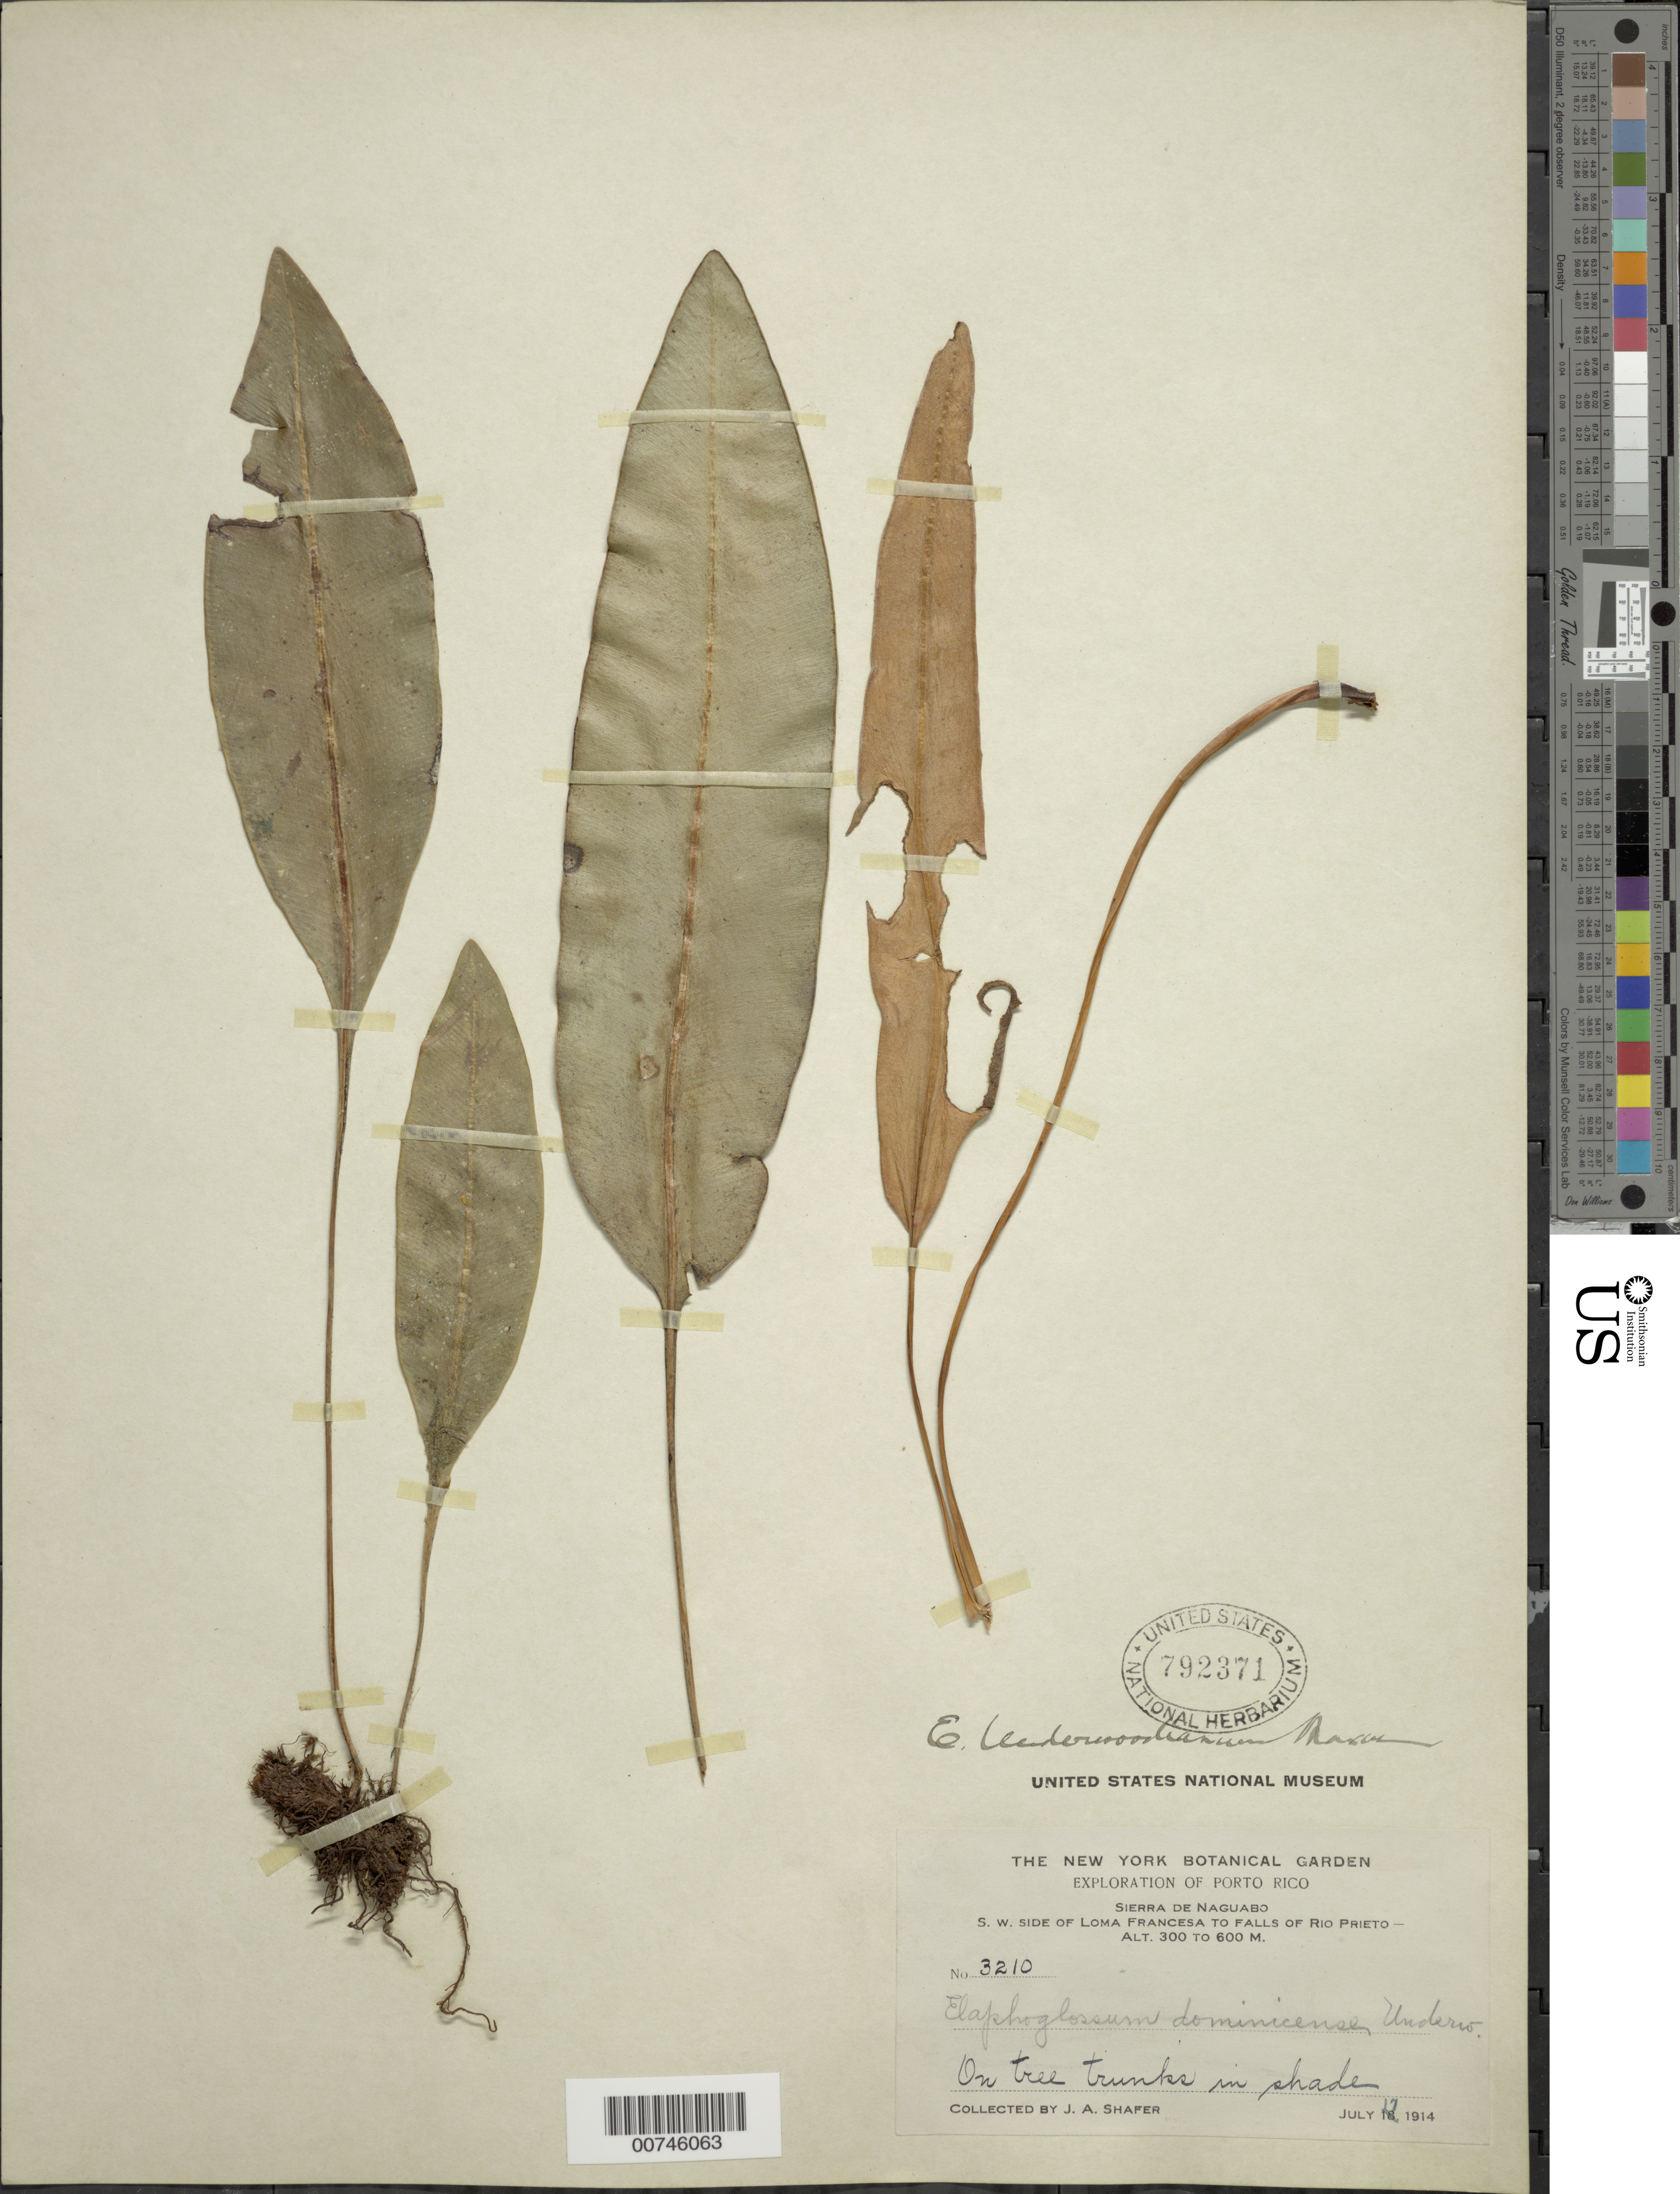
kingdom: Plantae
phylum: Tracheophyta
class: Polypodiopsida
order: Polypodiales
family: Dryopteridaceae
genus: Elaphoglossum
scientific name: Elaphoglossum martinicense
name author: (Desv.) T. Moore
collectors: J. A. Shafer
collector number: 3210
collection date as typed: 17 Jul 1914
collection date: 1914-07-17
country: Puerto Rico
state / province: Naguabo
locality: Sierra de Naguabo, SW side of Loma Francesa to Falls of Río Prieto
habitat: On tree trunks in shade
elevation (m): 300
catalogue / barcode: US 792371